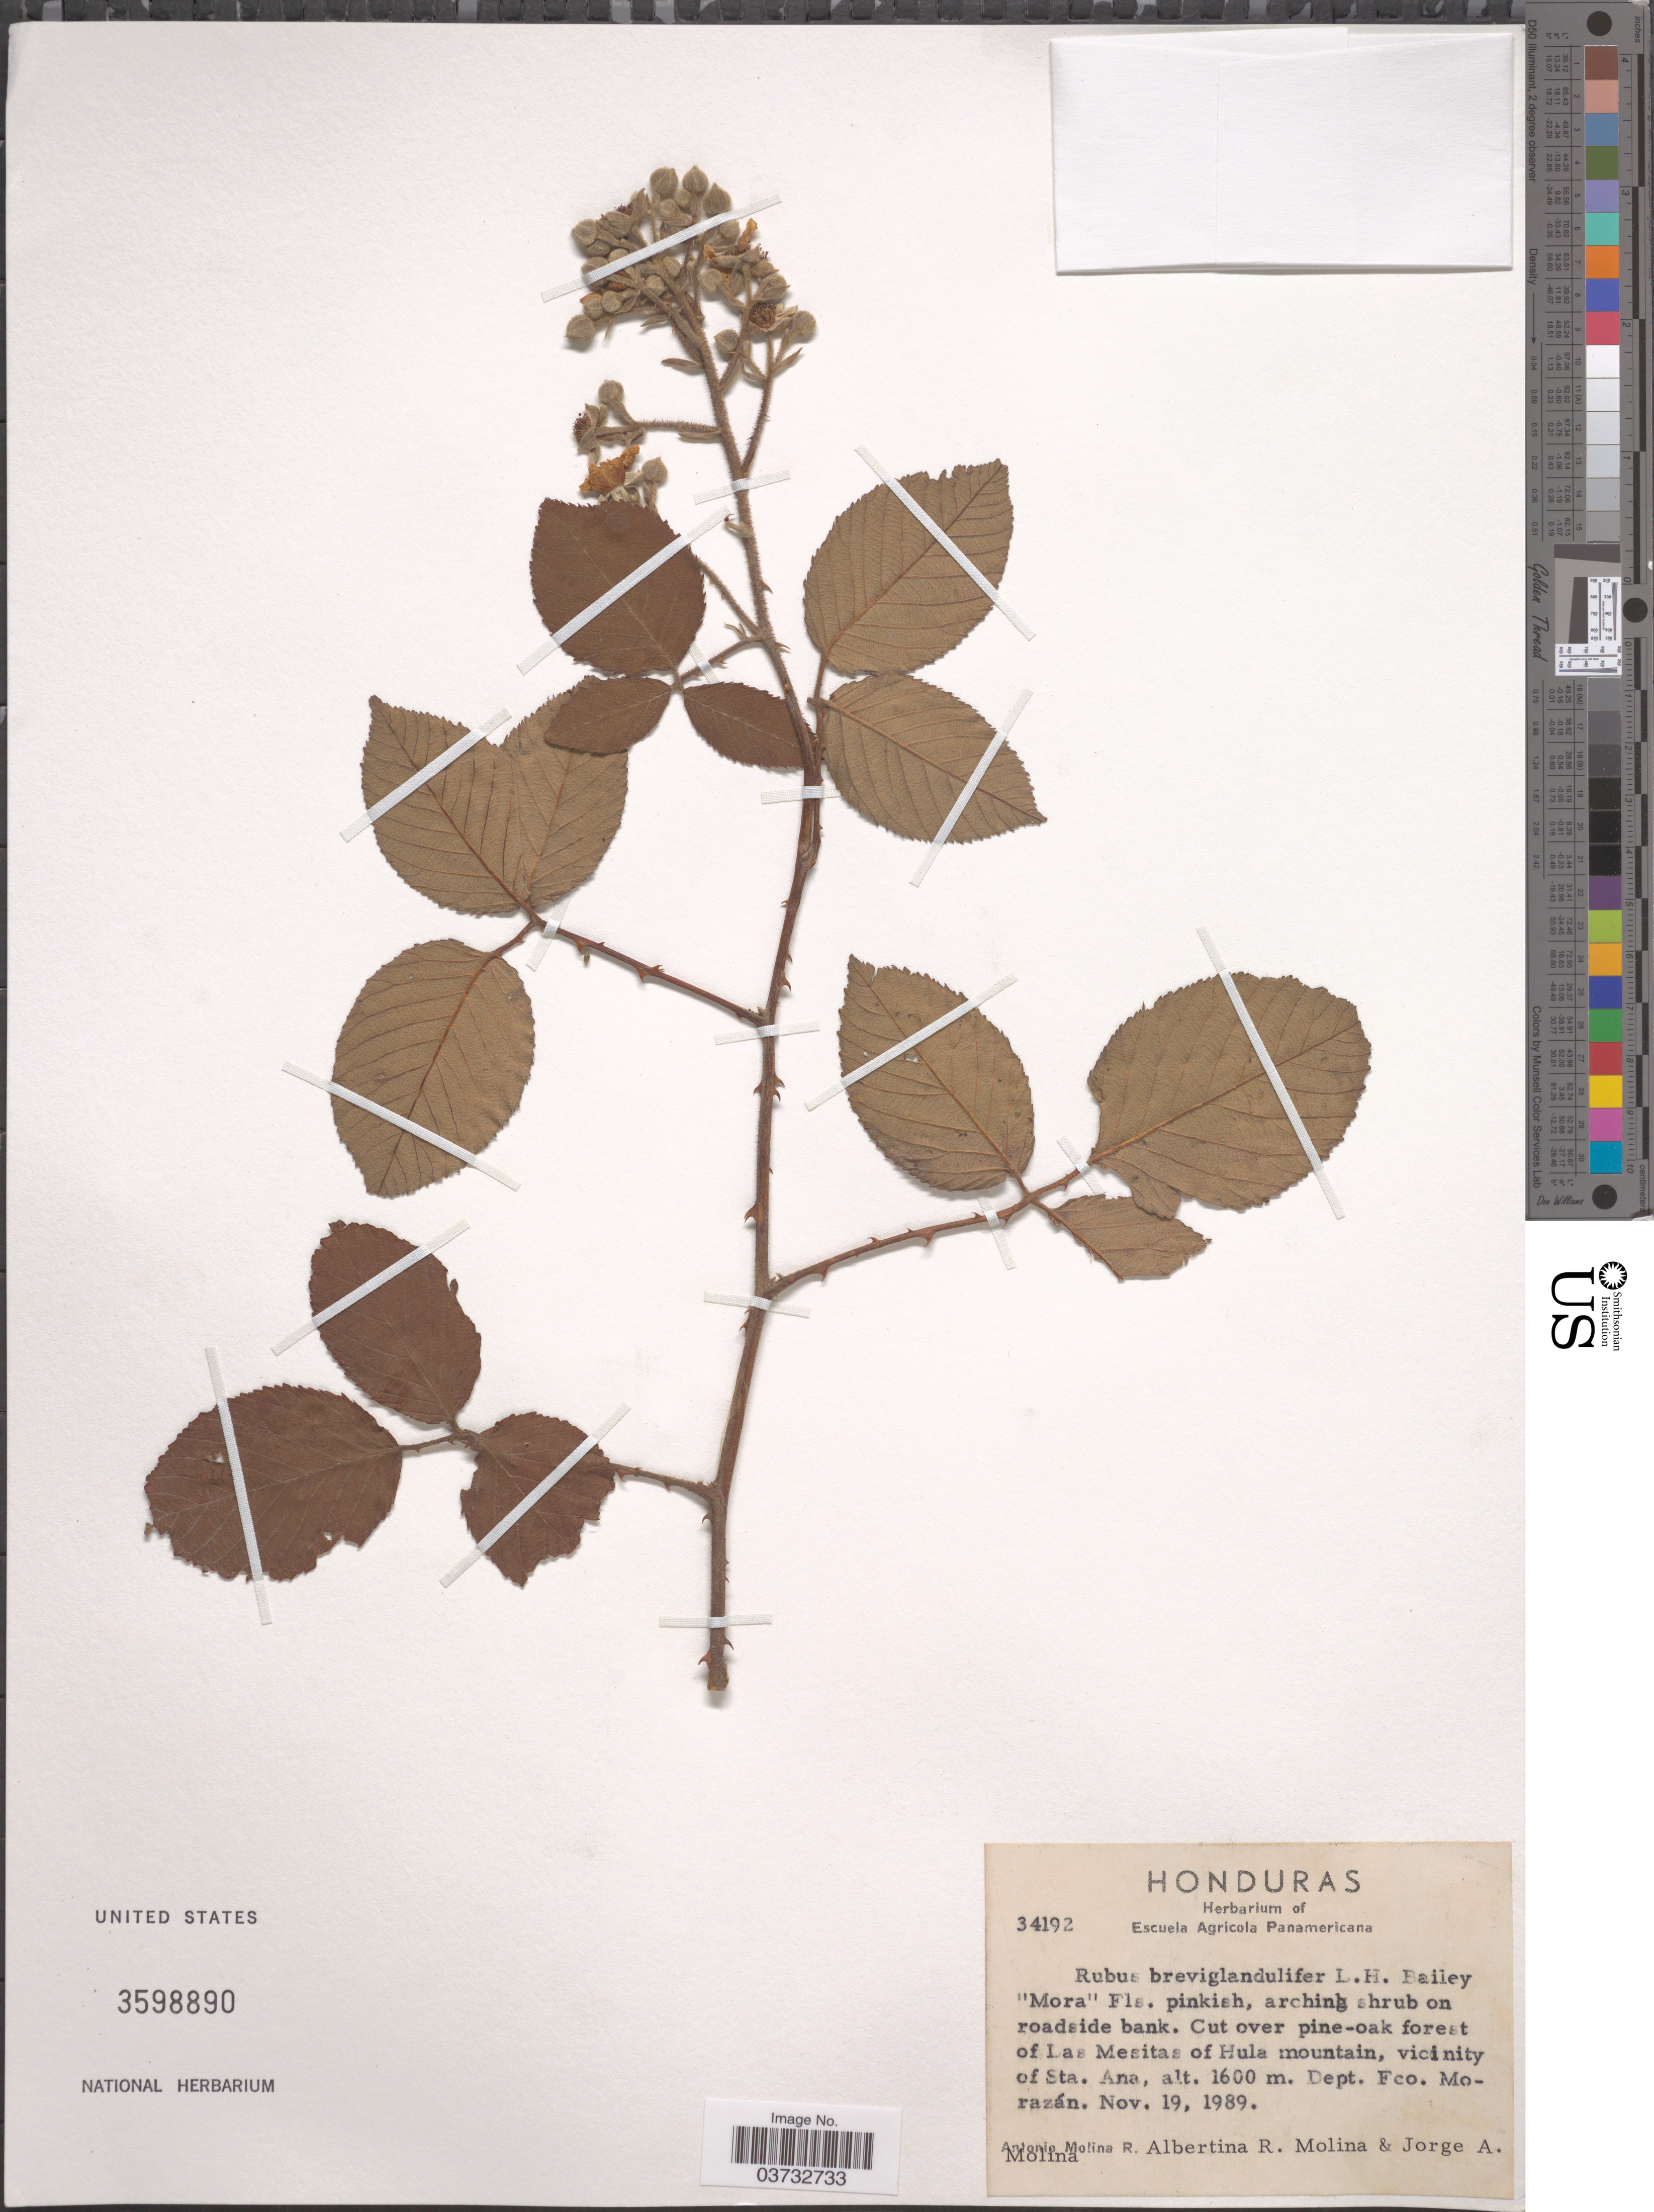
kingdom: Plantae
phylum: Tracheophyta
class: Magnoliopsida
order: Rosales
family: Rosaceae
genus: Rubus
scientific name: Rubus breviglandulifer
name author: L.H. Bailey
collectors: A. Molina R., A. R. Molina & J. A. Molina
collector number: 34192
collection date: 1989-11-19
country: Honduras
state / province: Fco. Morazán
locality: Cut over pine-oak forest of Las Mesitas of Hula mountain, vicinity of Sta. Ana. Dept. Fco. Morazán.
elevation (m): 1600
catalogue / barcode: US 3598890